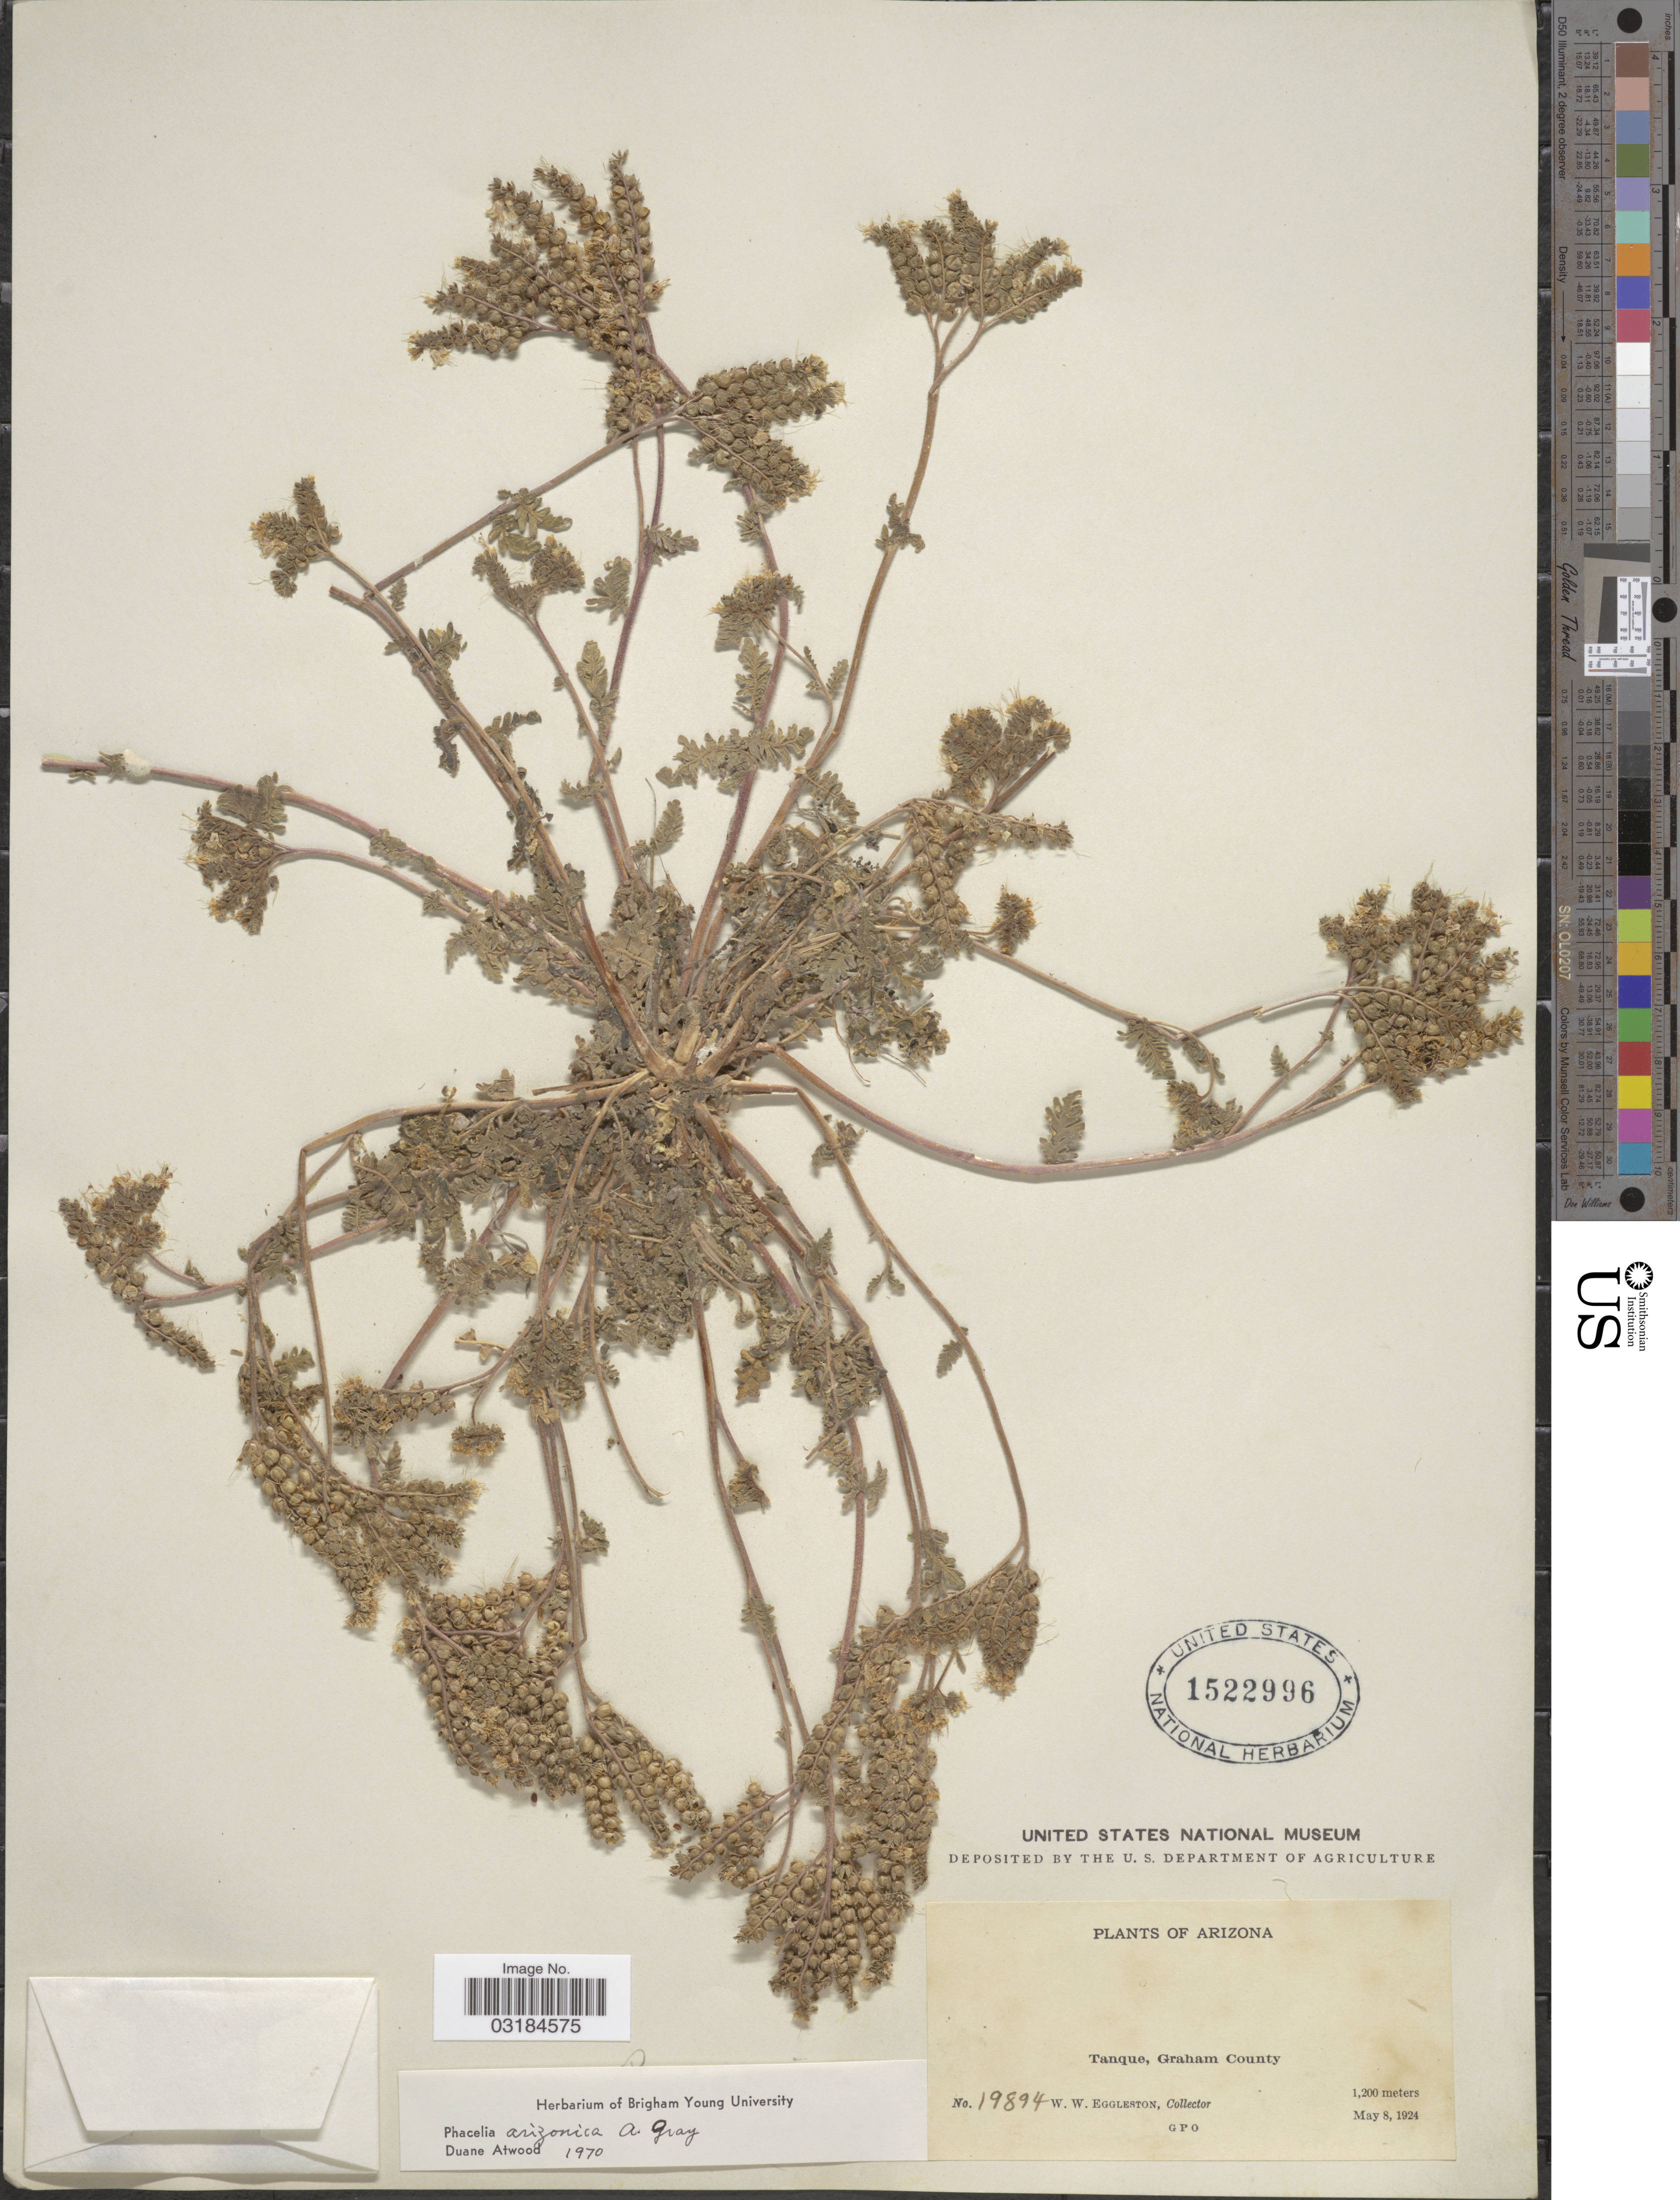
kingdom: Plantae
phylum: Tracheophyta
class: Magnoliopsida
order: Boraginales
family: Hydrophyllaceae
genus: Phacelia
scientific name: Phacelia arizonica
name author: A. Gray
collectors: W. W. Eggleston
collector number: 19894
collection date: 1924-05-08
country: United States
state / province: Arizona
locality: Tanque, Graham County.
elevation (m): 1200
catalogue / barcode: US 1522996